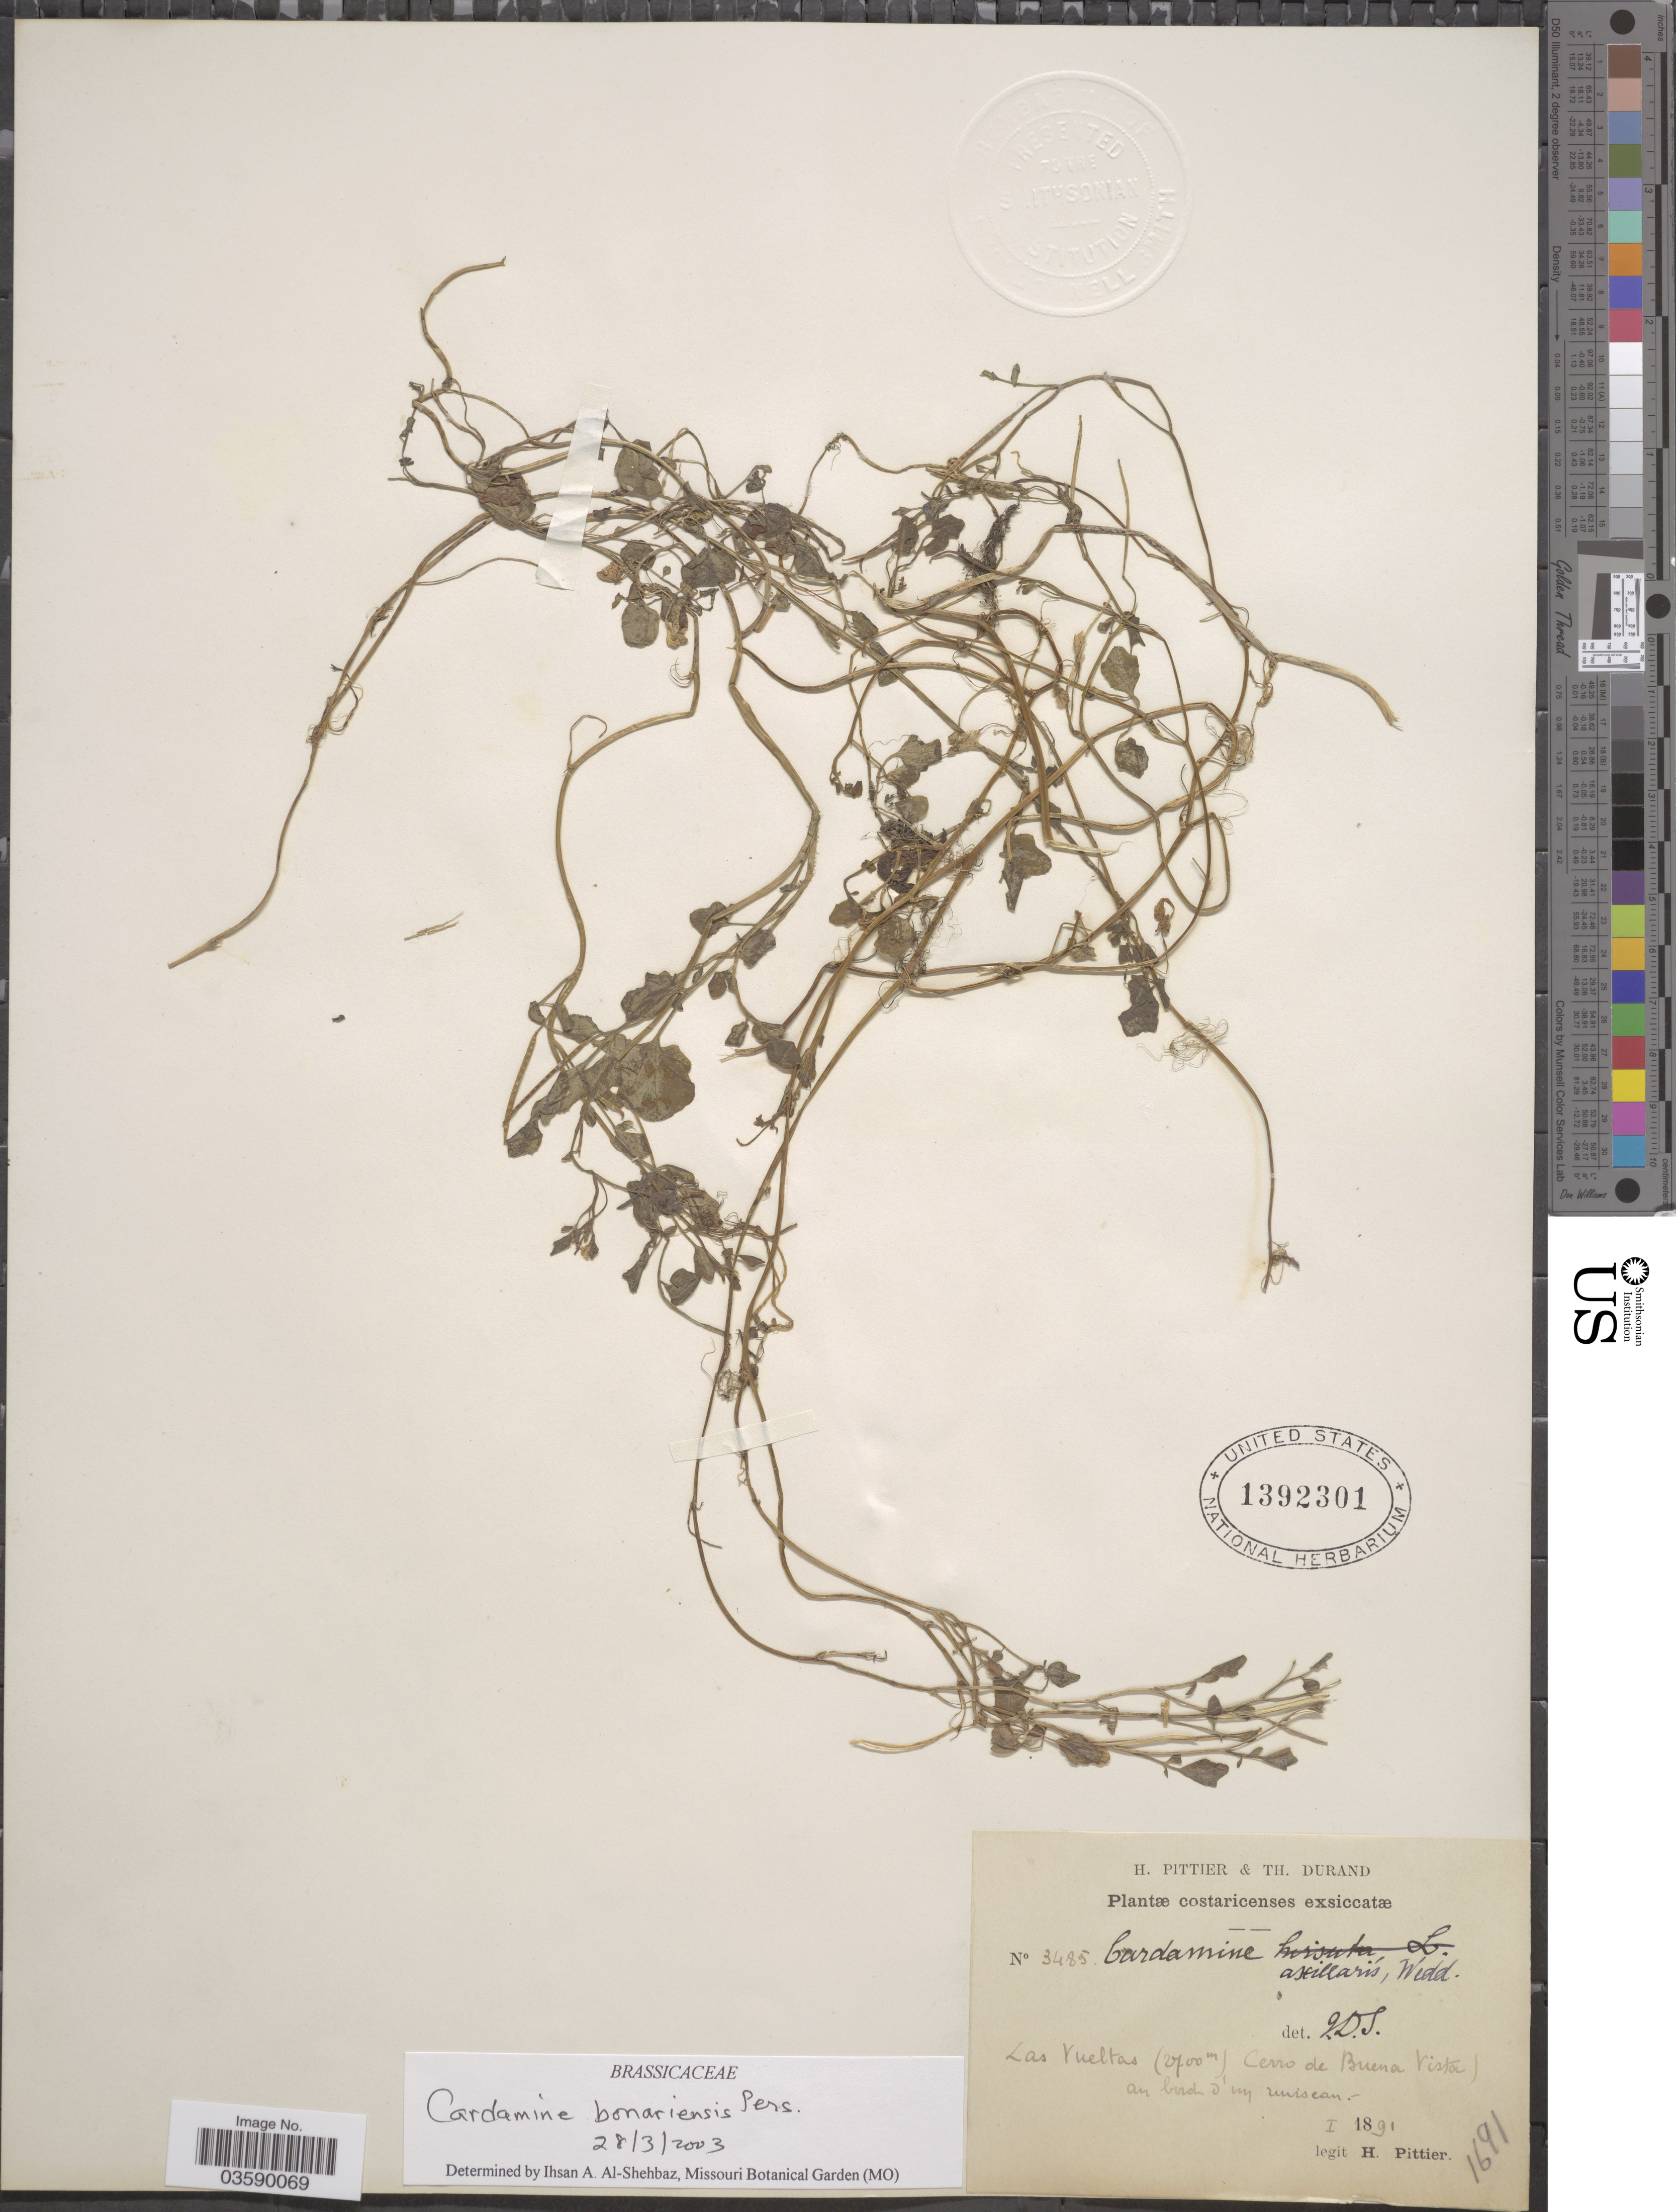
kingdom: Plantae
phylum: Tracheophyta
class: Magnoliopsida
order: Brassicales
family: Brassicaceae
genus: Cardamine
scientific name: Cardamine bonariensis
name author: Pers.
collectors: H. F. Pittier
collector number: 3485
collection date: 1891-01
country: Costa Rica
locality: Las Vueltas. Cerro de Buena Vista.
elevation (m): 2700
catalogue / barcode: US 1392301